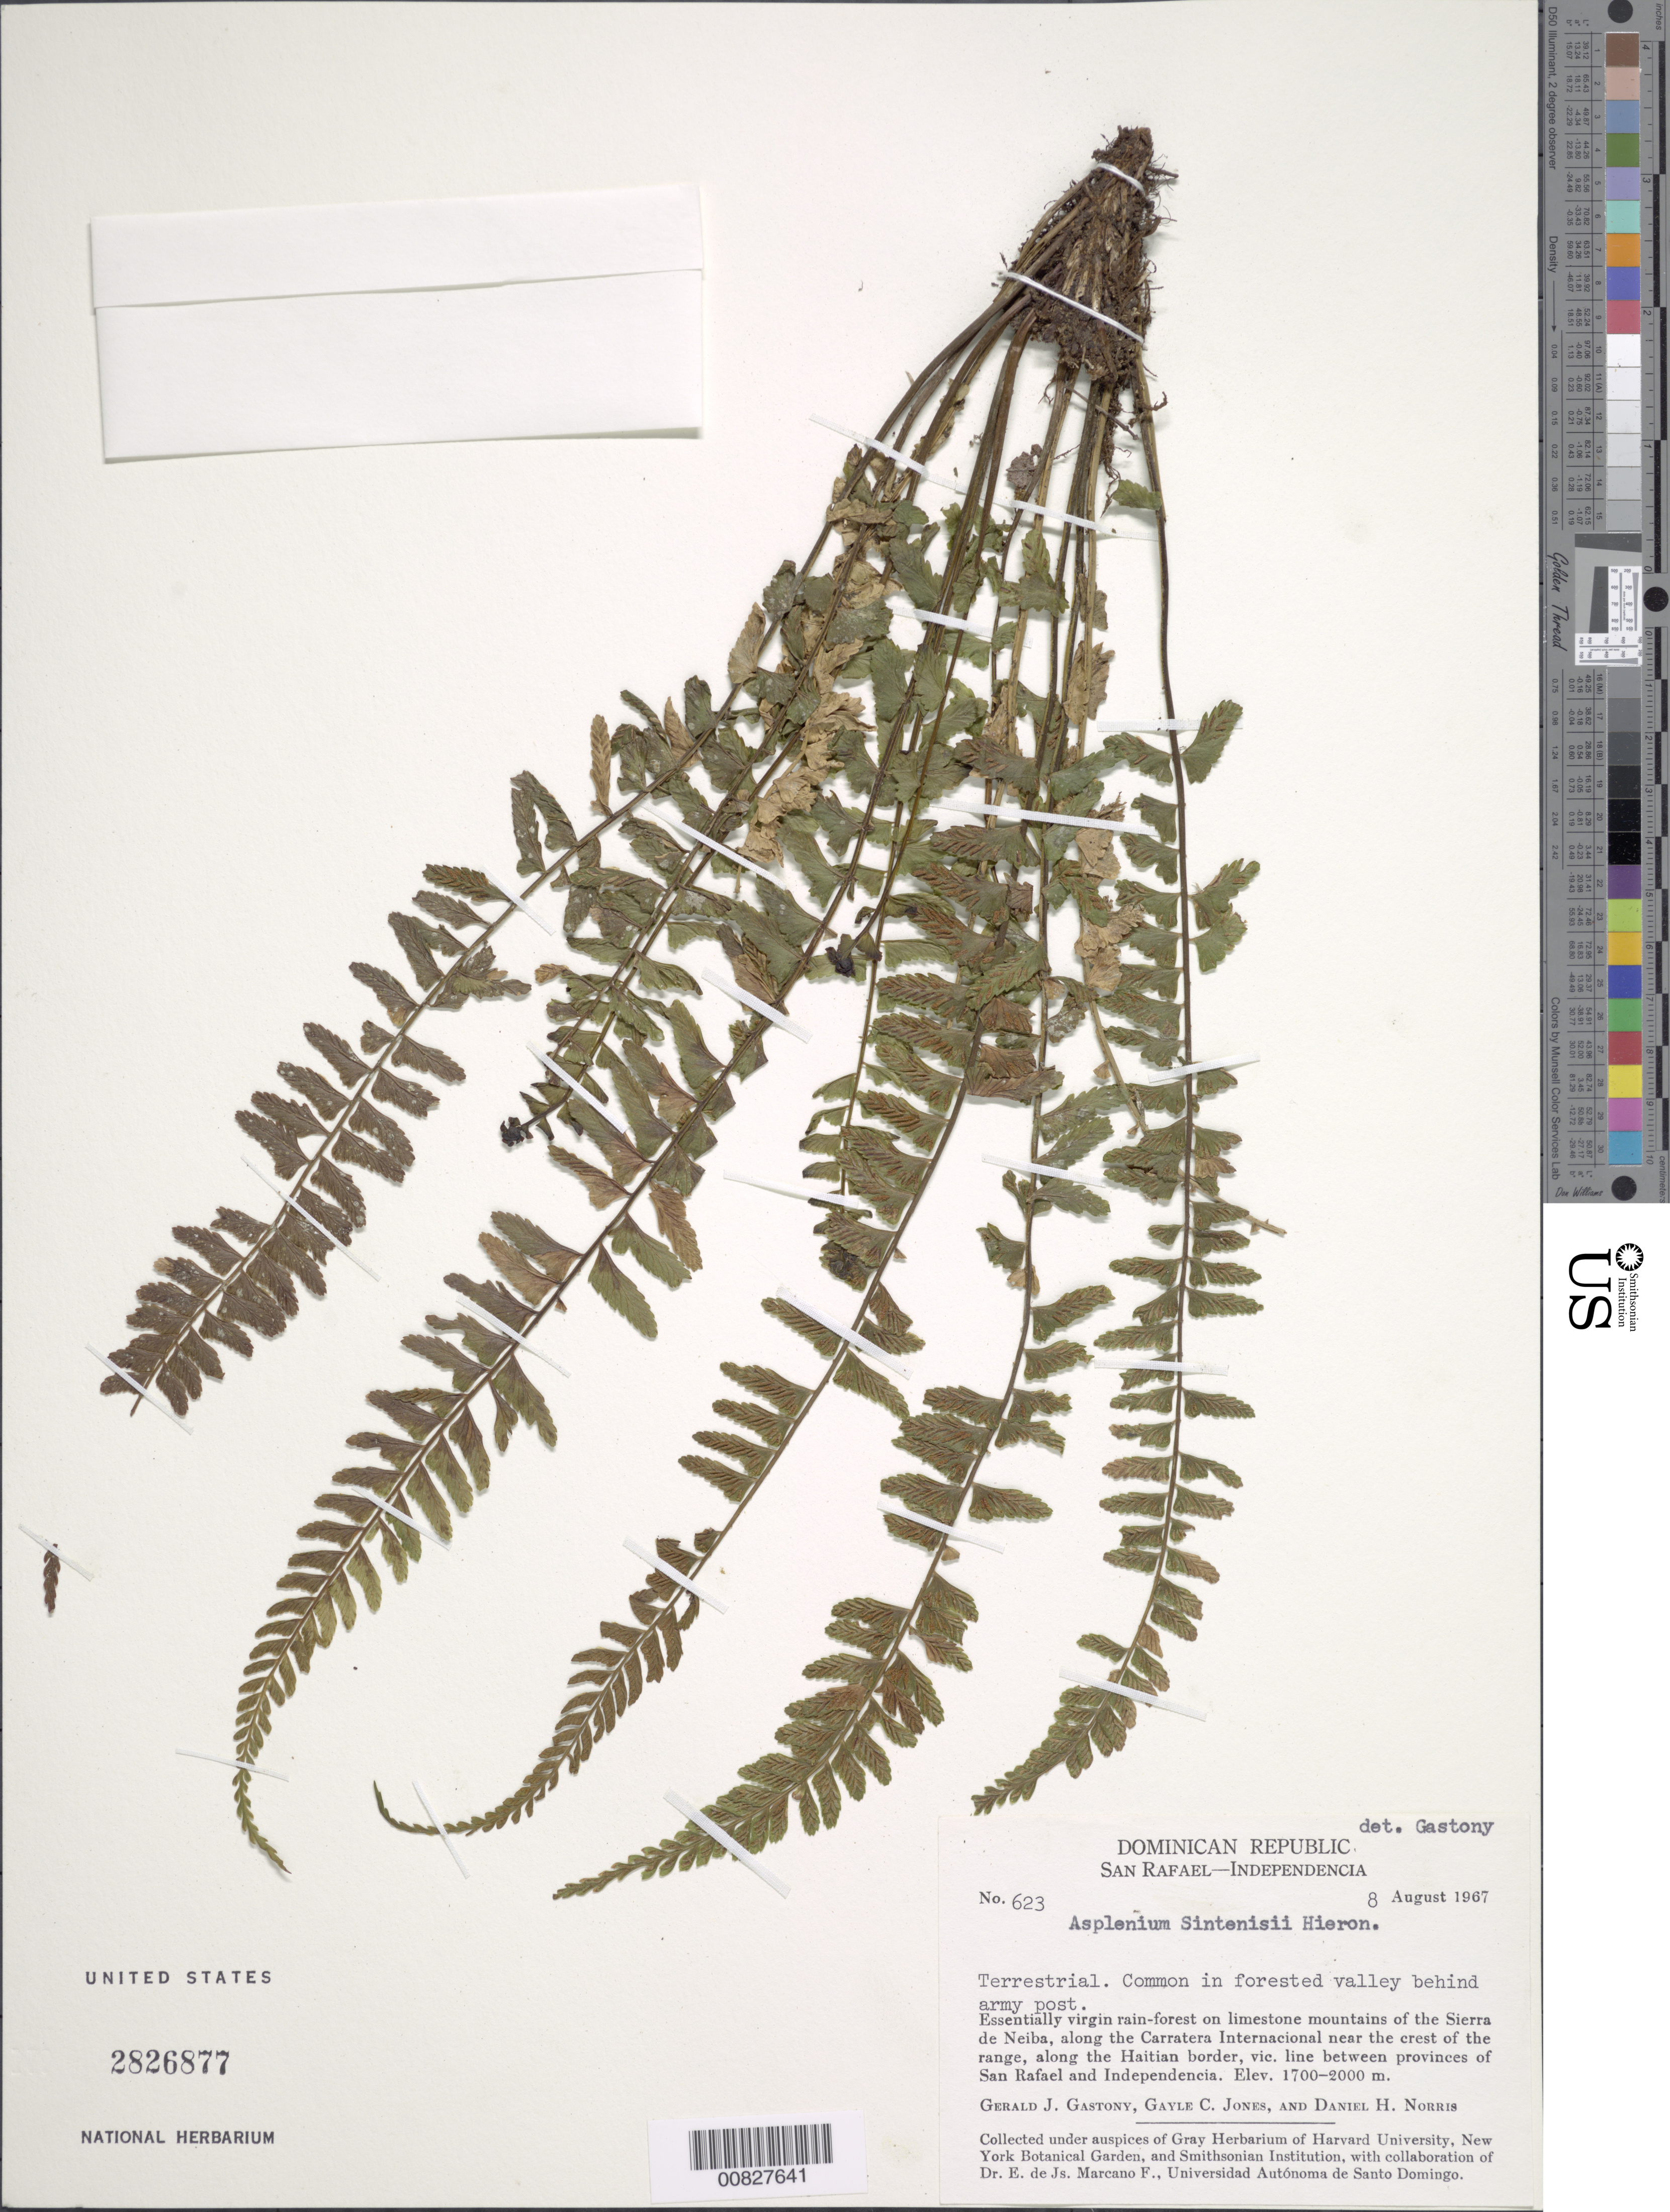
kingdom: Plantae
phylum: Tracheophyta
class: Polypodiopsida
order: Polypodiales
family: Aspleniaceae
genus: Asplenium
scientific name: Asplenium rhomboidale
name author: Desv.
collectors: G. Gastony, G. C. Jones & D. H. Norris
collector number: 623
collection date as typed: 08 Aug 1967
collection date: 1967-08-08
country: Dominican Republic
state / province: Independencia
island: Hispaniola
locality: San Rafael to Independencia, Sierra de Neiba, Carretera Internacional, along Haitian border, between Prov. San Rafael and Independencia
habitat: Essentially virgin rainforest on limestone mountains; in forested valley behing army post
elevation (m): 1700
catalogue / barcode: US 2826877